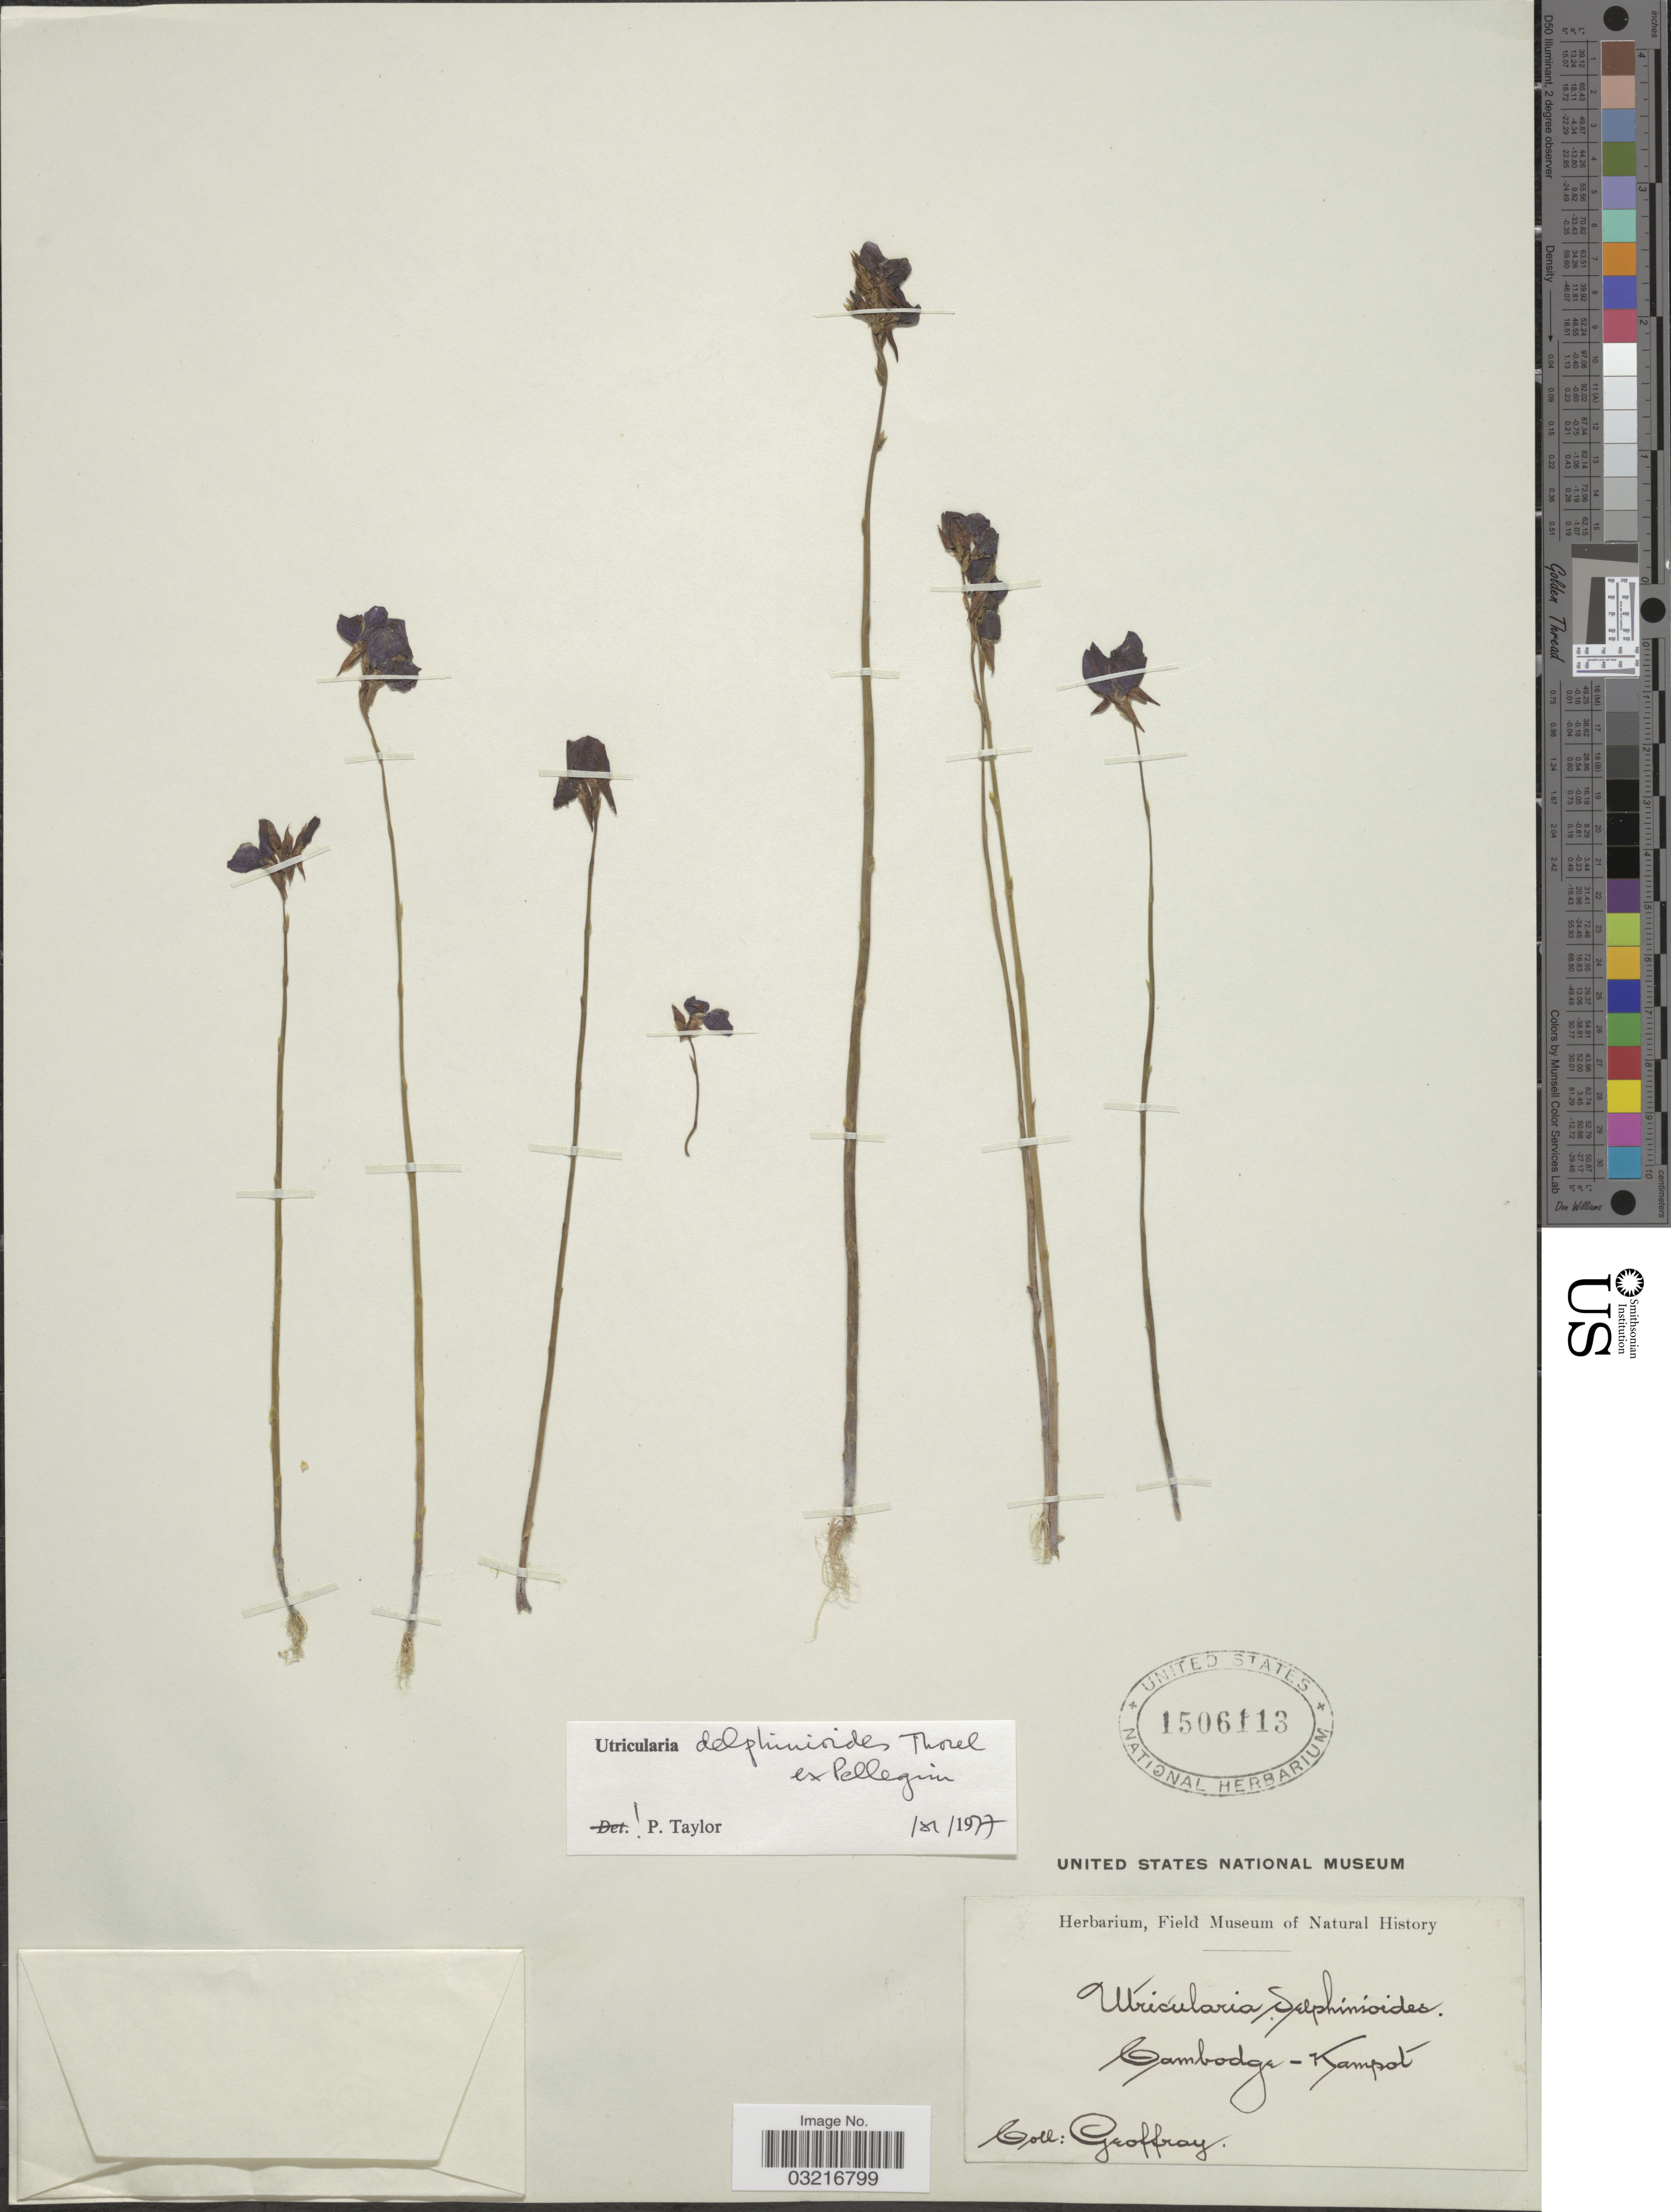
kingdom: Plantae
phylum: Tracheophyta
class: Magnoliopsida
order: Lamiales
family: Lentibulariaceae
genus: Utricularia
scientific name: Utricularia delphinioides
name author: Thorel ex Pellegr.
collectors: Geoffray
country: Cambodia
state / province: Kâmpât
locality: Cambodge - Kampot.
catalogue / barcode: US 1506113